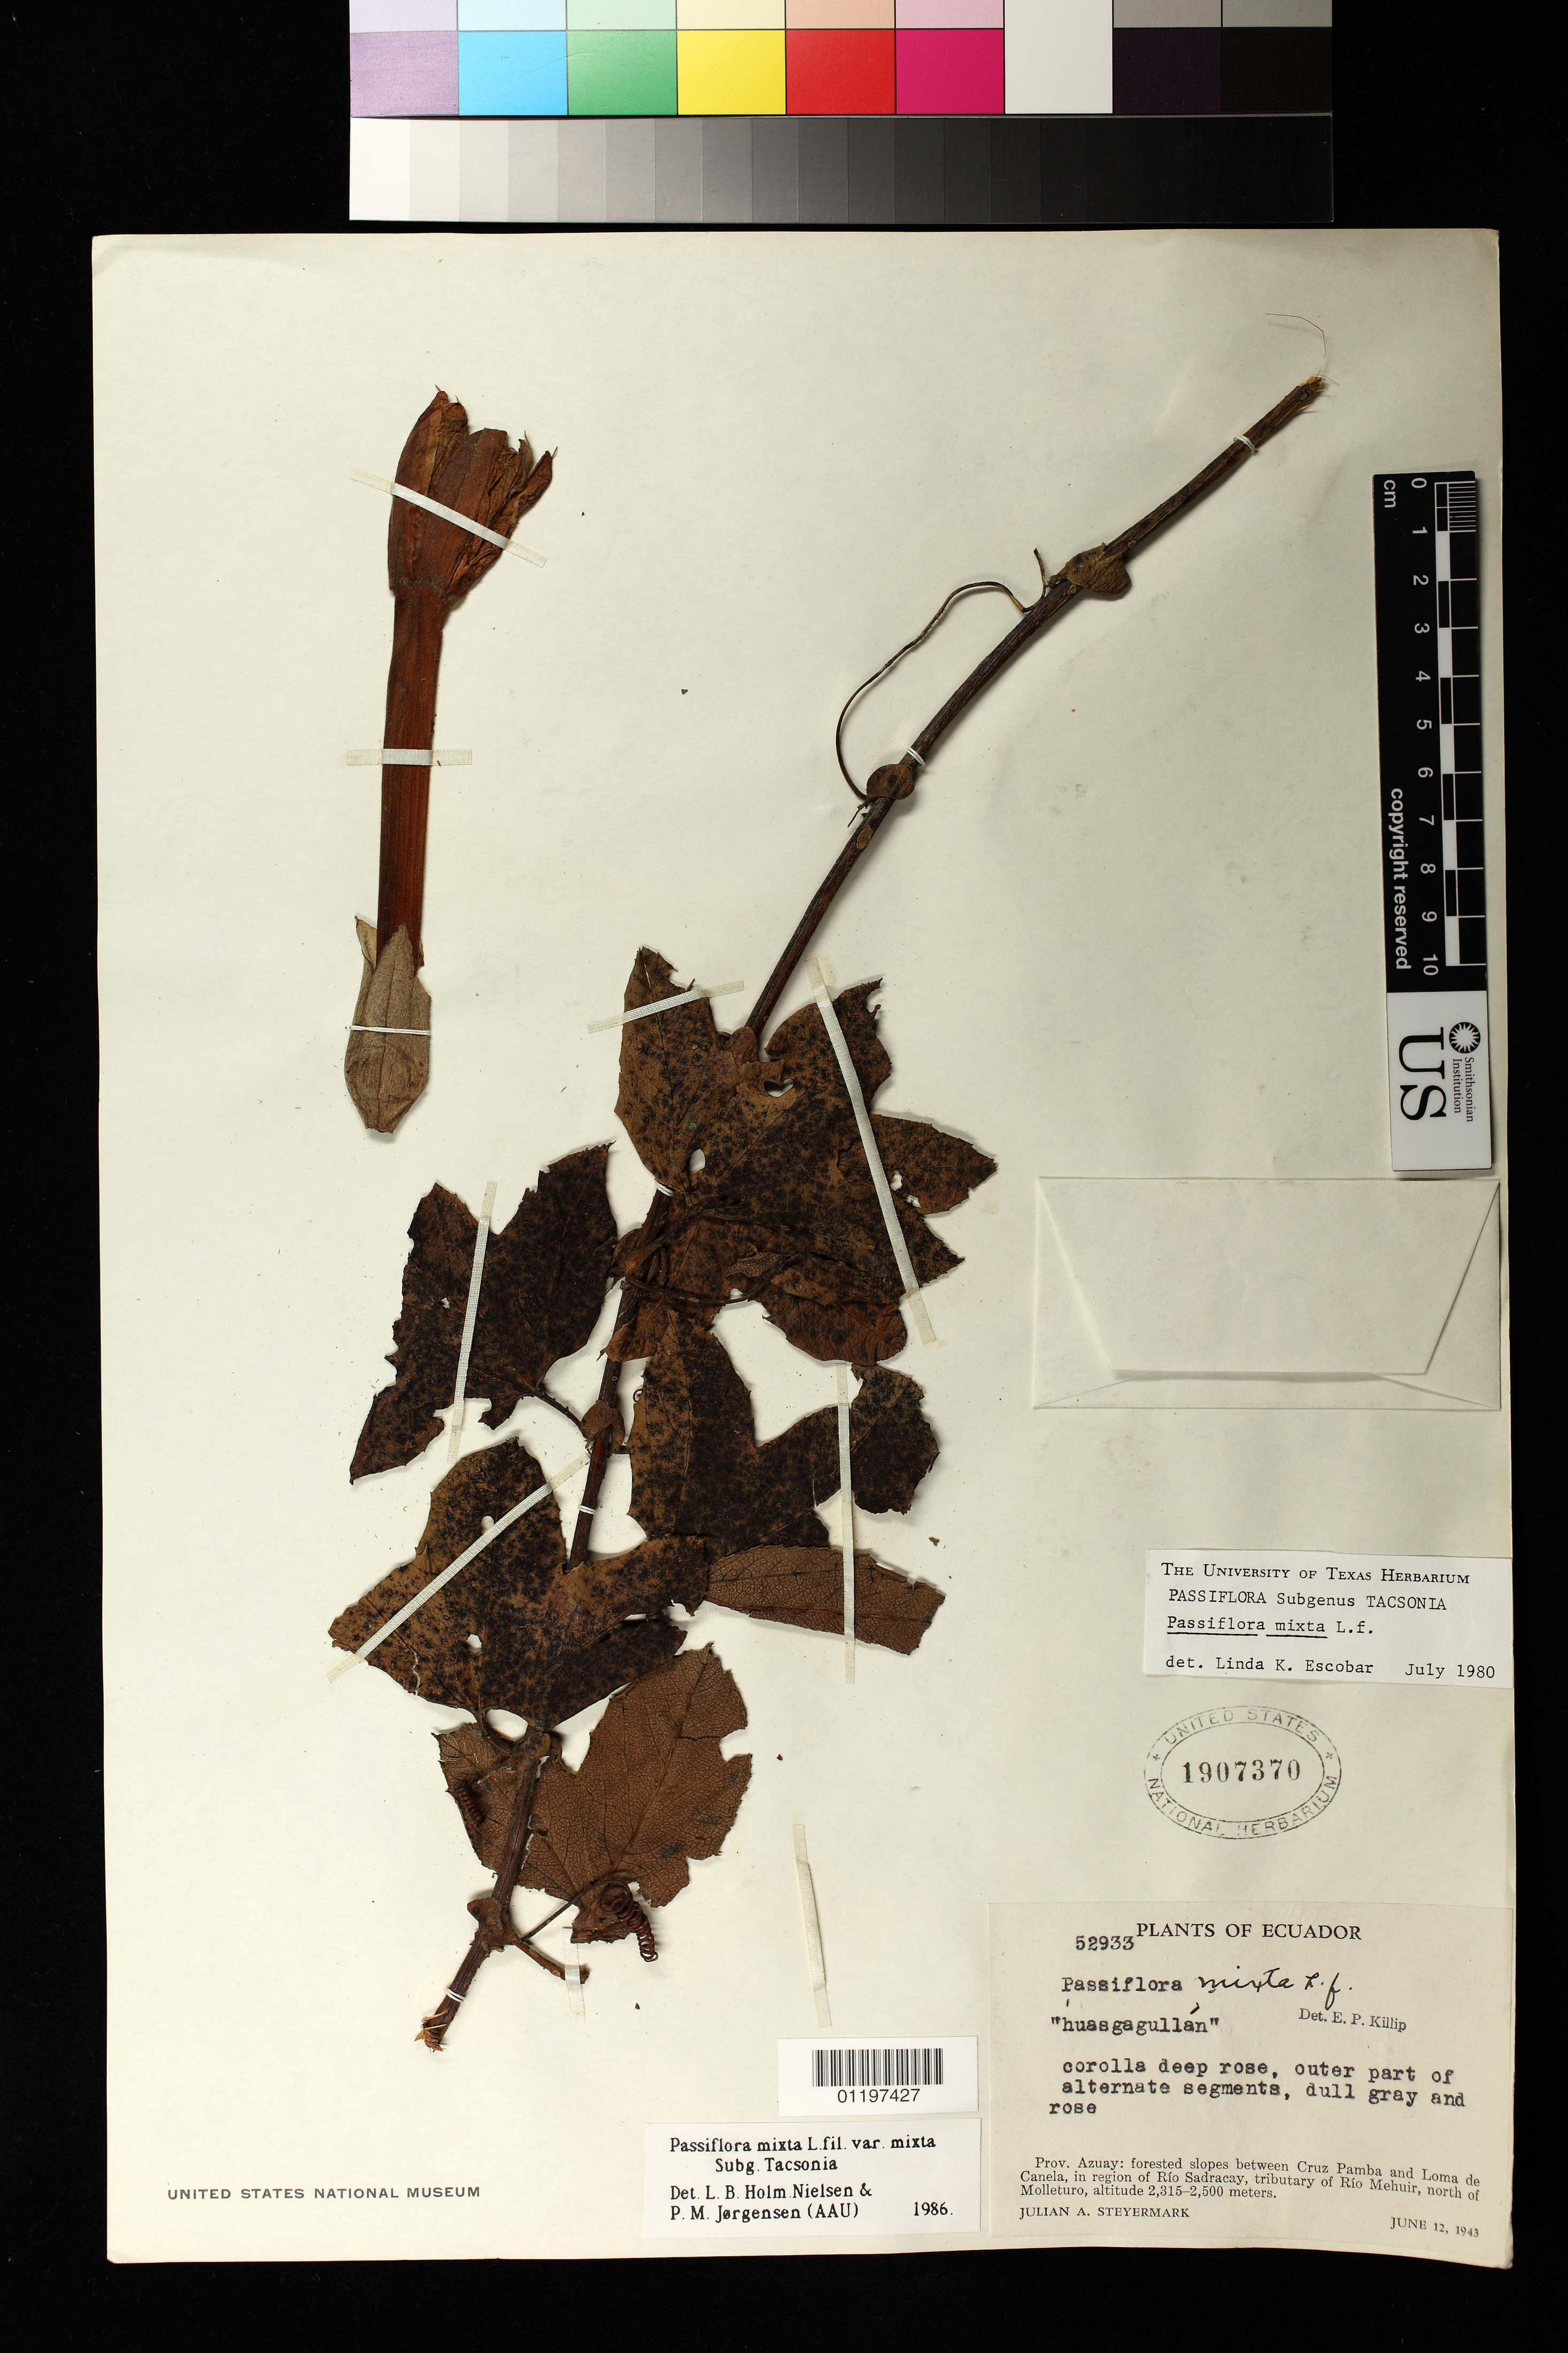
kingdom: Plantae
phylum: Tracheophyta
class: Magnoliopsida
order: Malpighiales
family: Passifloraceae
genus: Passiflora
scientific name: Passiflora mixta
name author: L. f.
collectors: J. Steyermark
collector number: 52933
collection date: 1943-06-12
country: Ecuador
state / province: Azuay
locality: forested slopes between Cruz Pamba and Loma de Canela, in region of Rio Sadracay, tributary of Rio Mehuir, north of Molleturo, altitude 2,315-2,500 meters.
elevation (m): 2315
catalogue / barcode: US 1907370